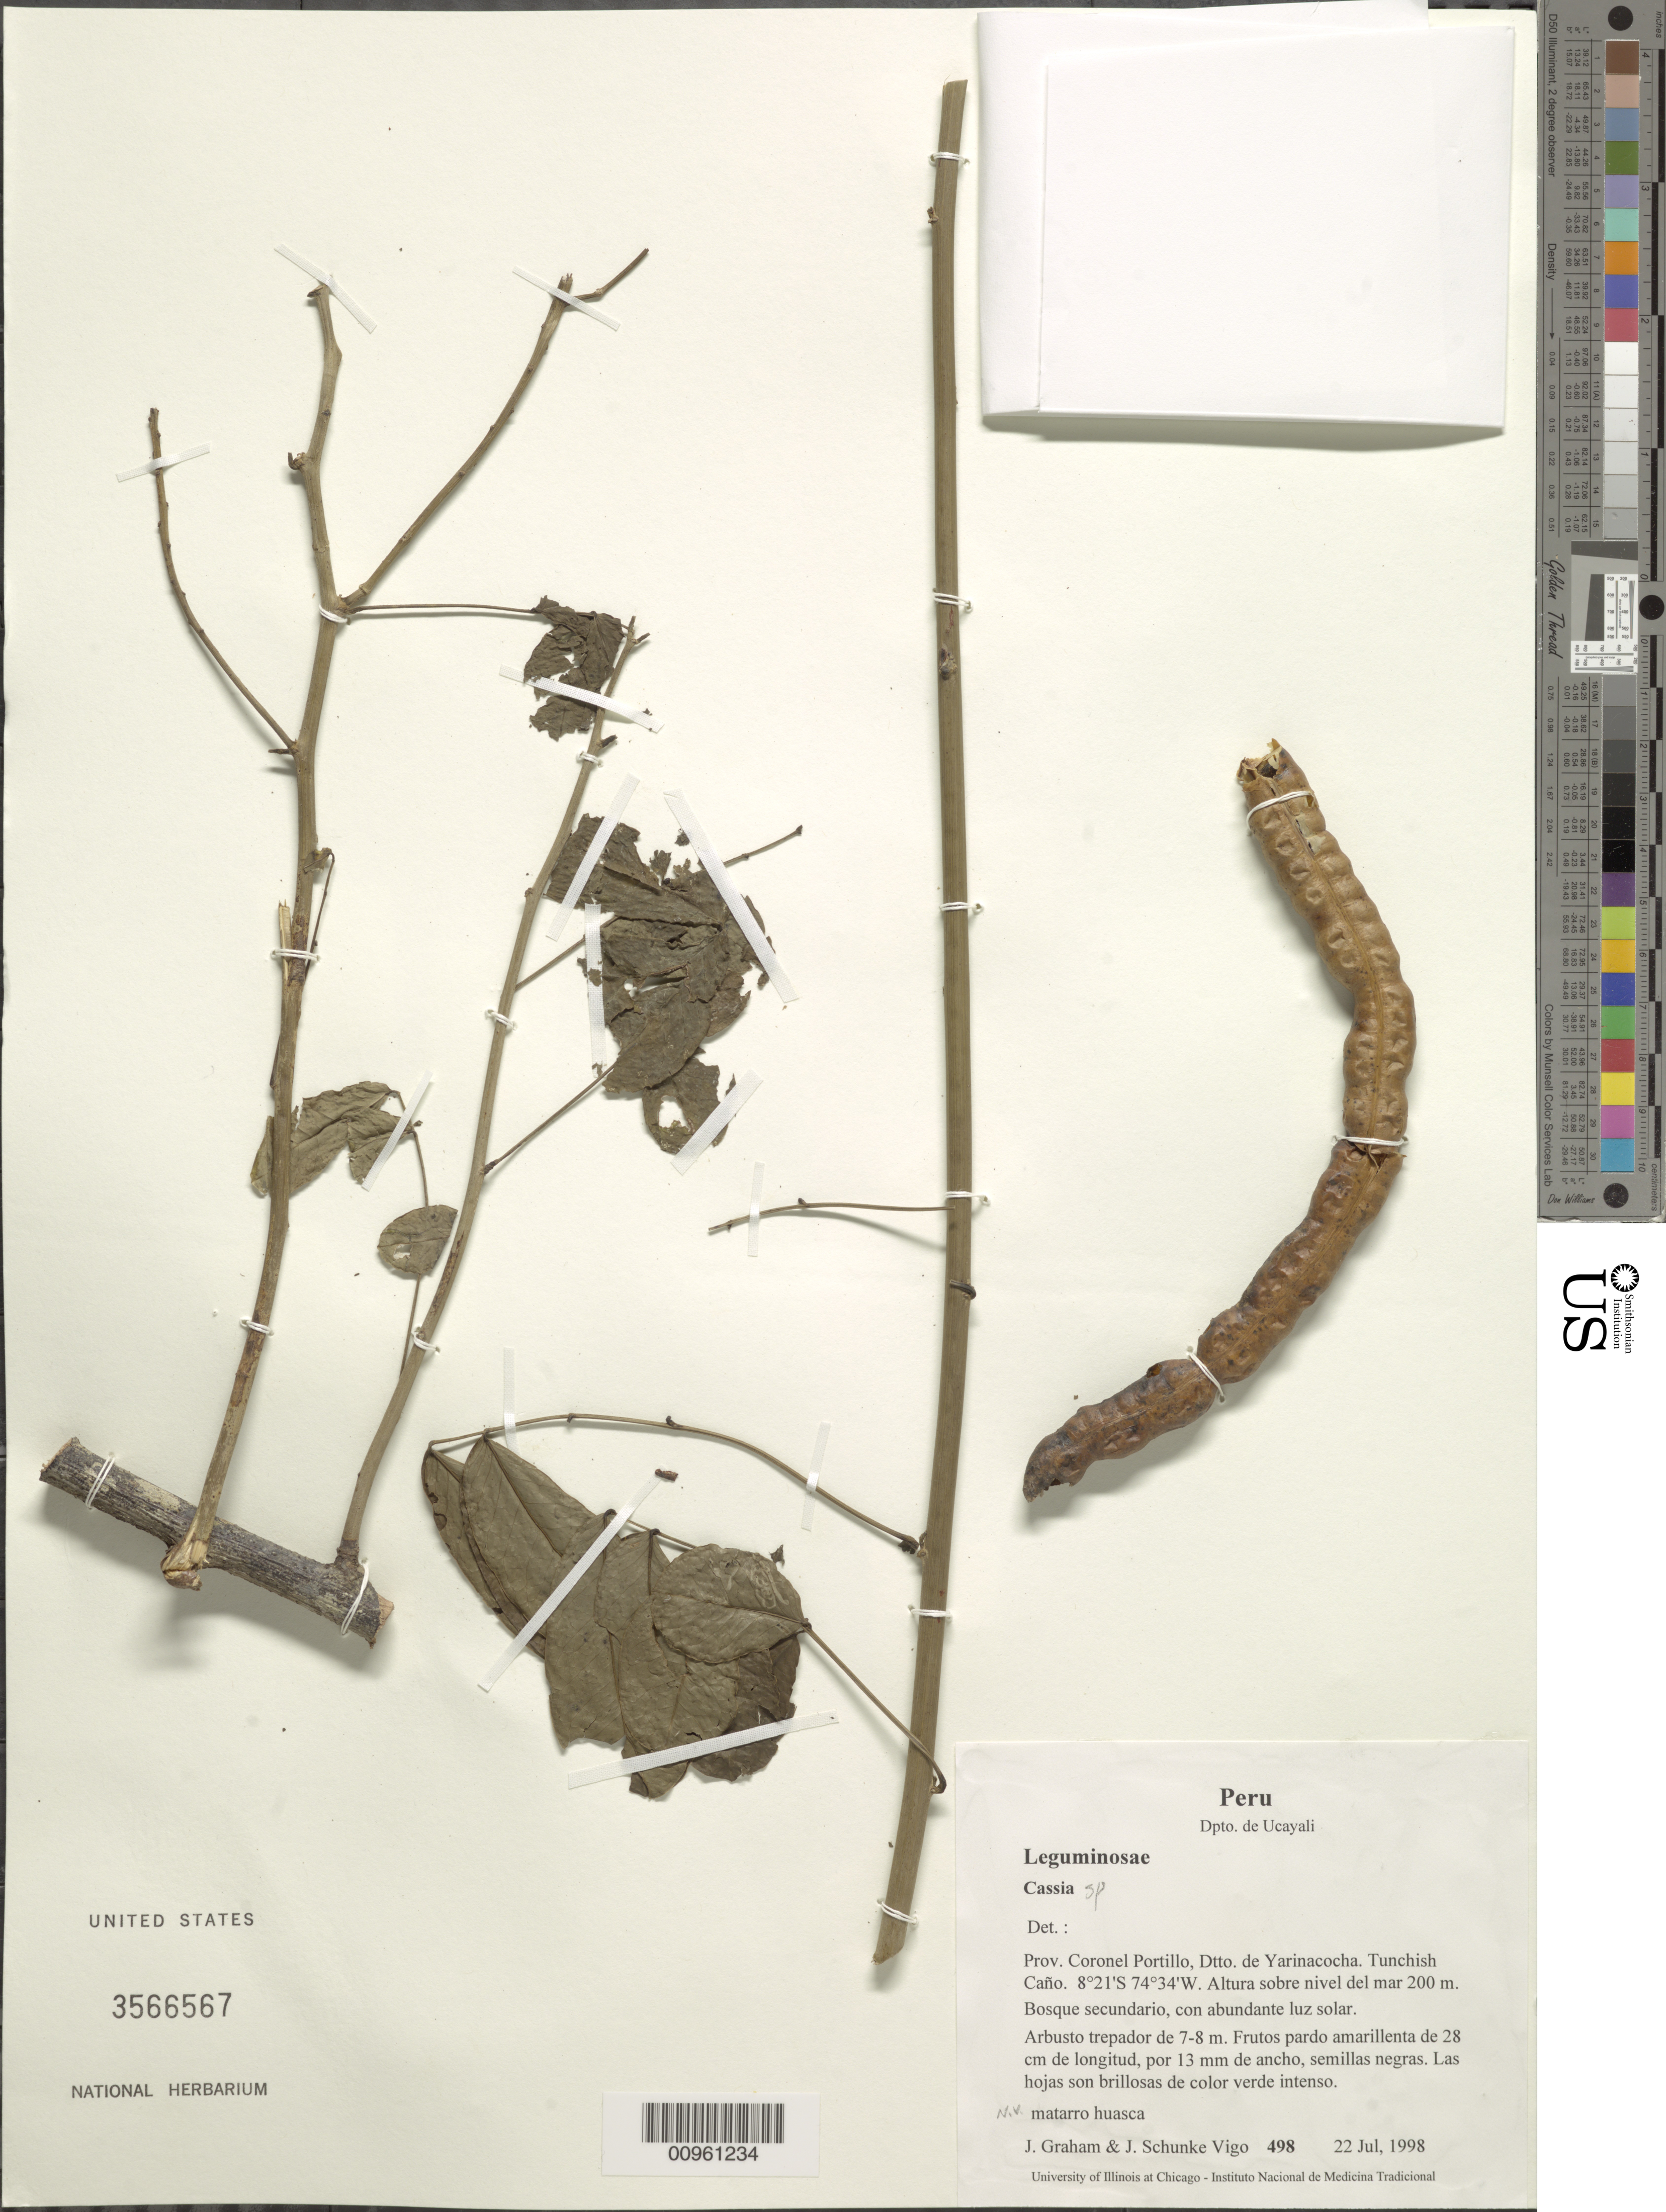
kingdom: Plantae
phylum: Tracheophyta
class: Magnoliopsida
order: Fabales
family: Fabaceae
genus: Cassia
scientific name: Cassia sp.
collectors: J. Graham & J. Schunke Vigo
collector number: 498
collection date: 1998-07-22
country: Peru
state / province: Ucayali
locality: Tunchish Cano, distrito de Yarinacocha, prov. Coronel Portillo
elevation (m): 200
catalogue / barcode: US 3566567